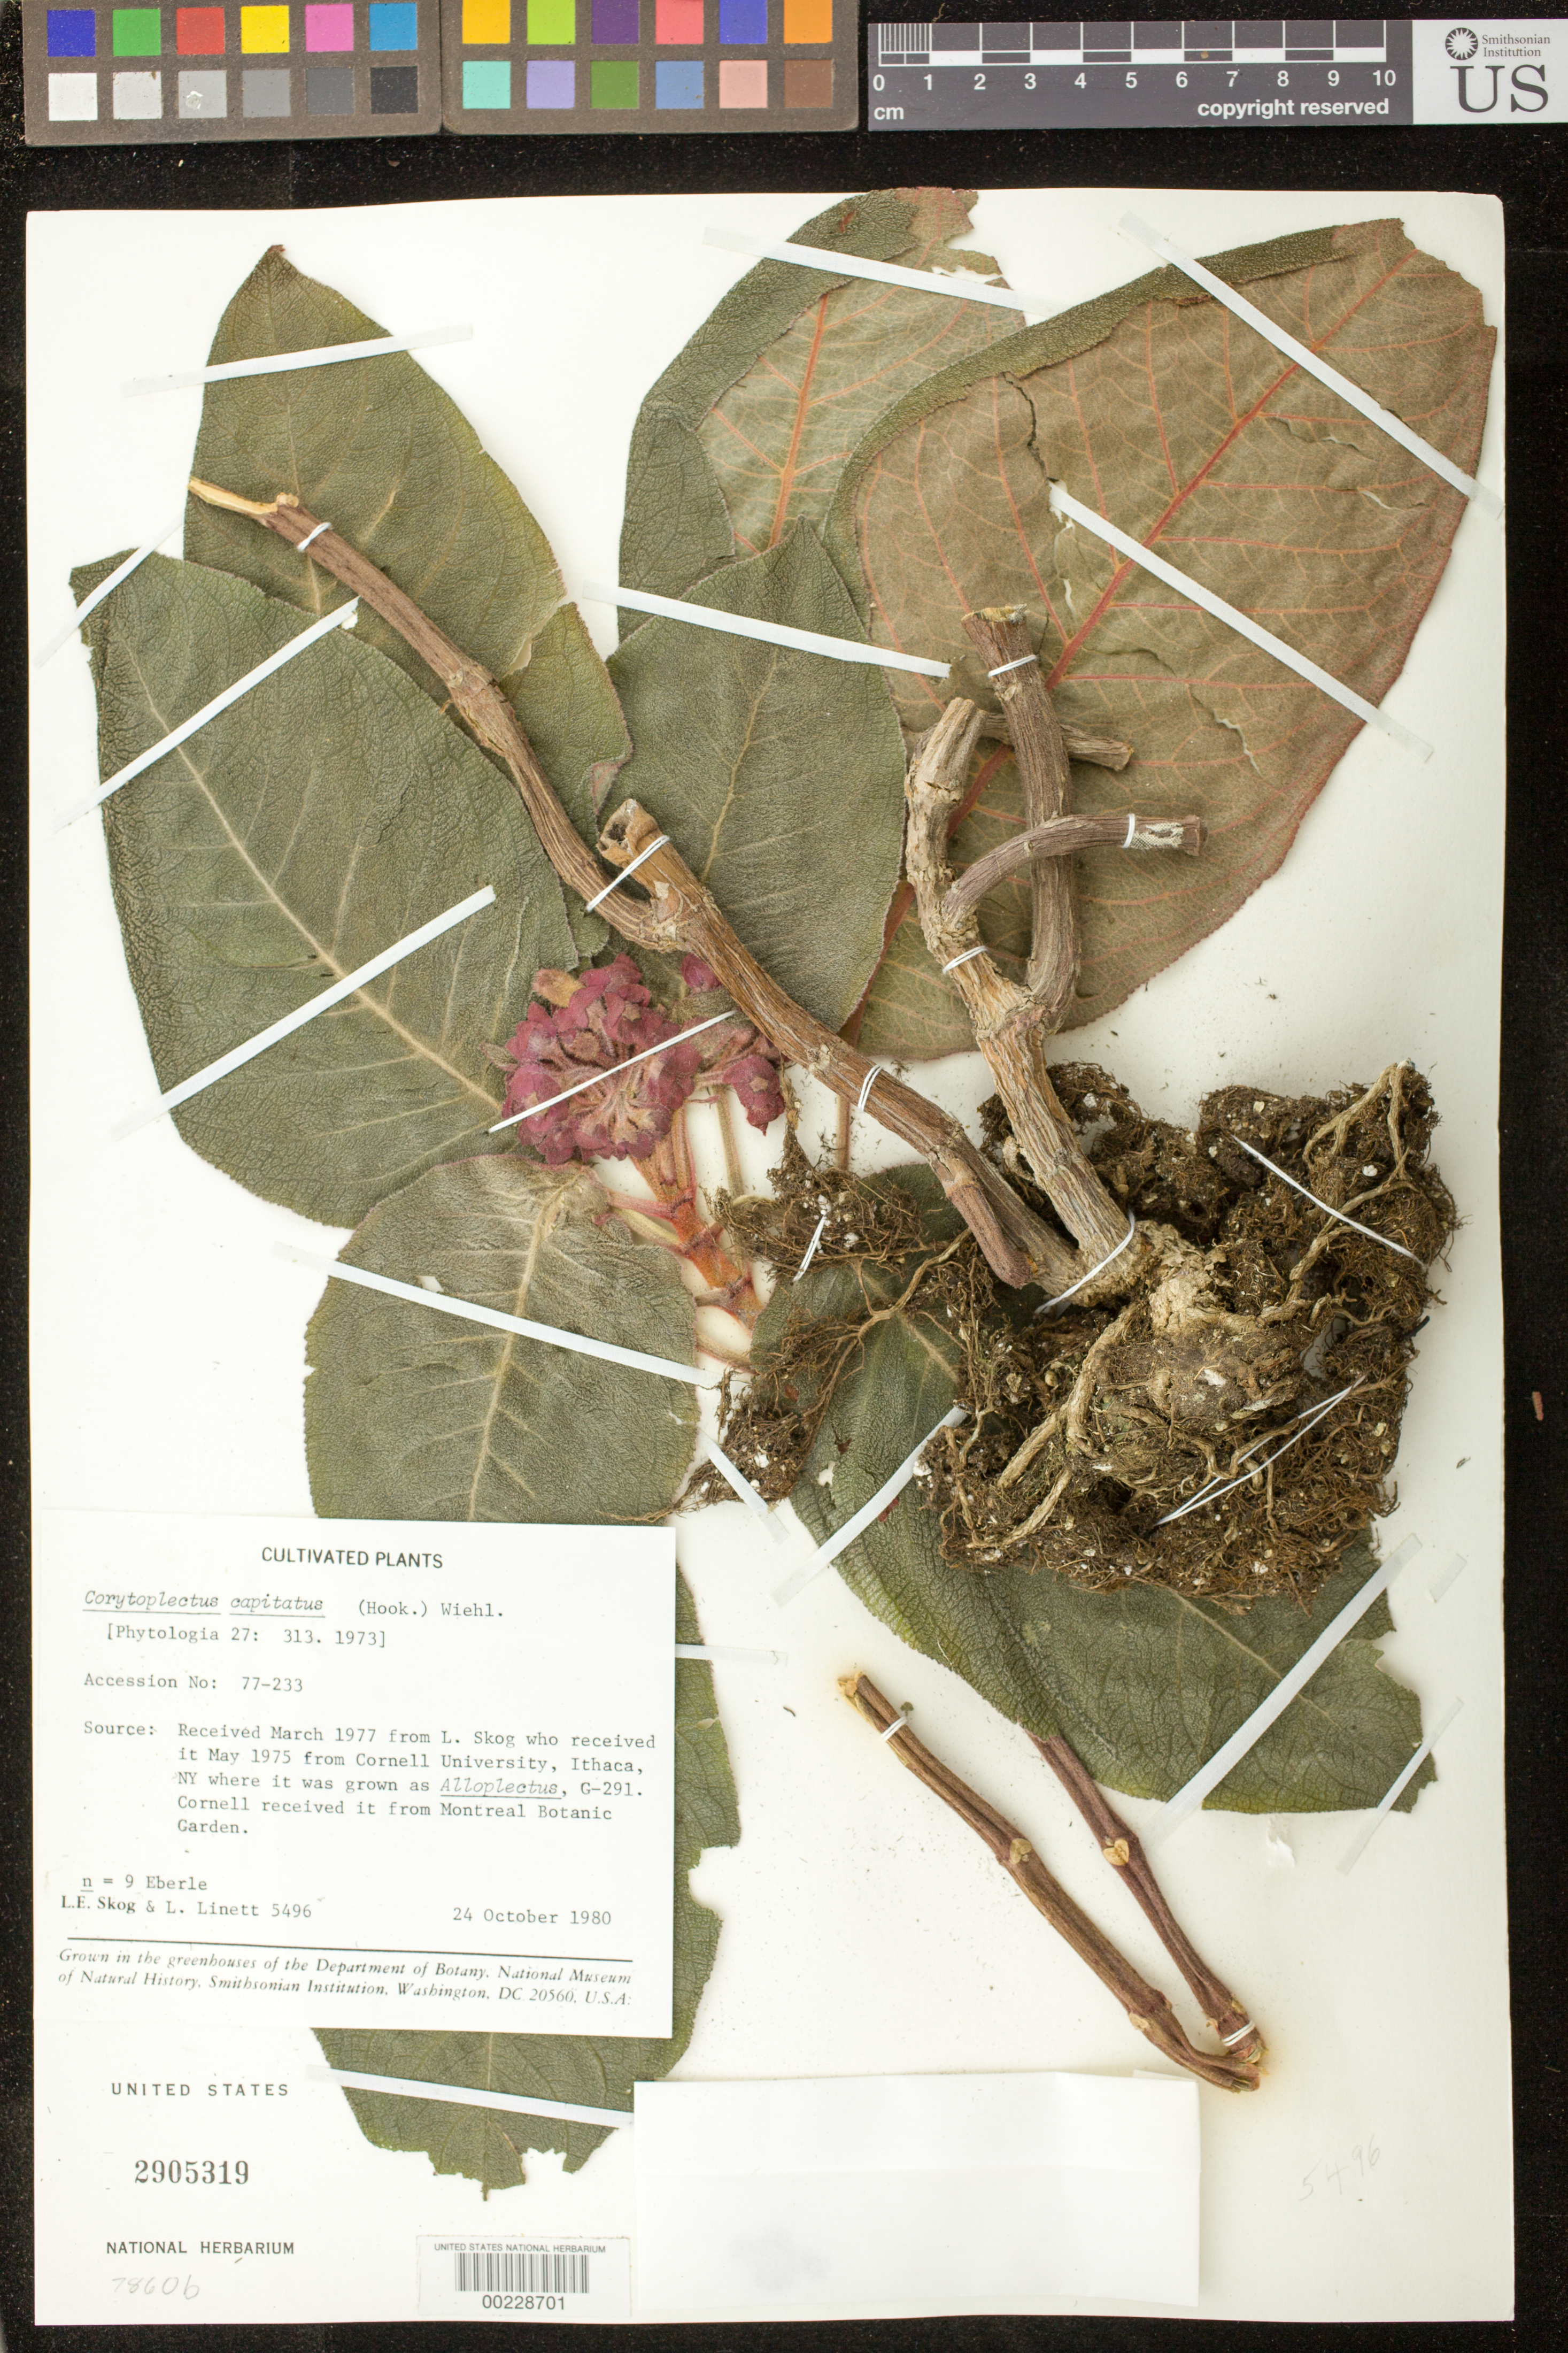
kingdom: Plantae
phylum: Tracheophyta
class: Magnoliopsida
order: Lamiales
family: Gesneriaceae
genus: Corytoplectus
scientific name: Corytoplectus capitatus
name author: (Hook.) Wiehler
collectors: L. E. Skog & L. Linett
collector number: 5496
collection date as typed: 24 Oct 1980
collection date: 1980-10-24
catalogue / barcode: US 2905319